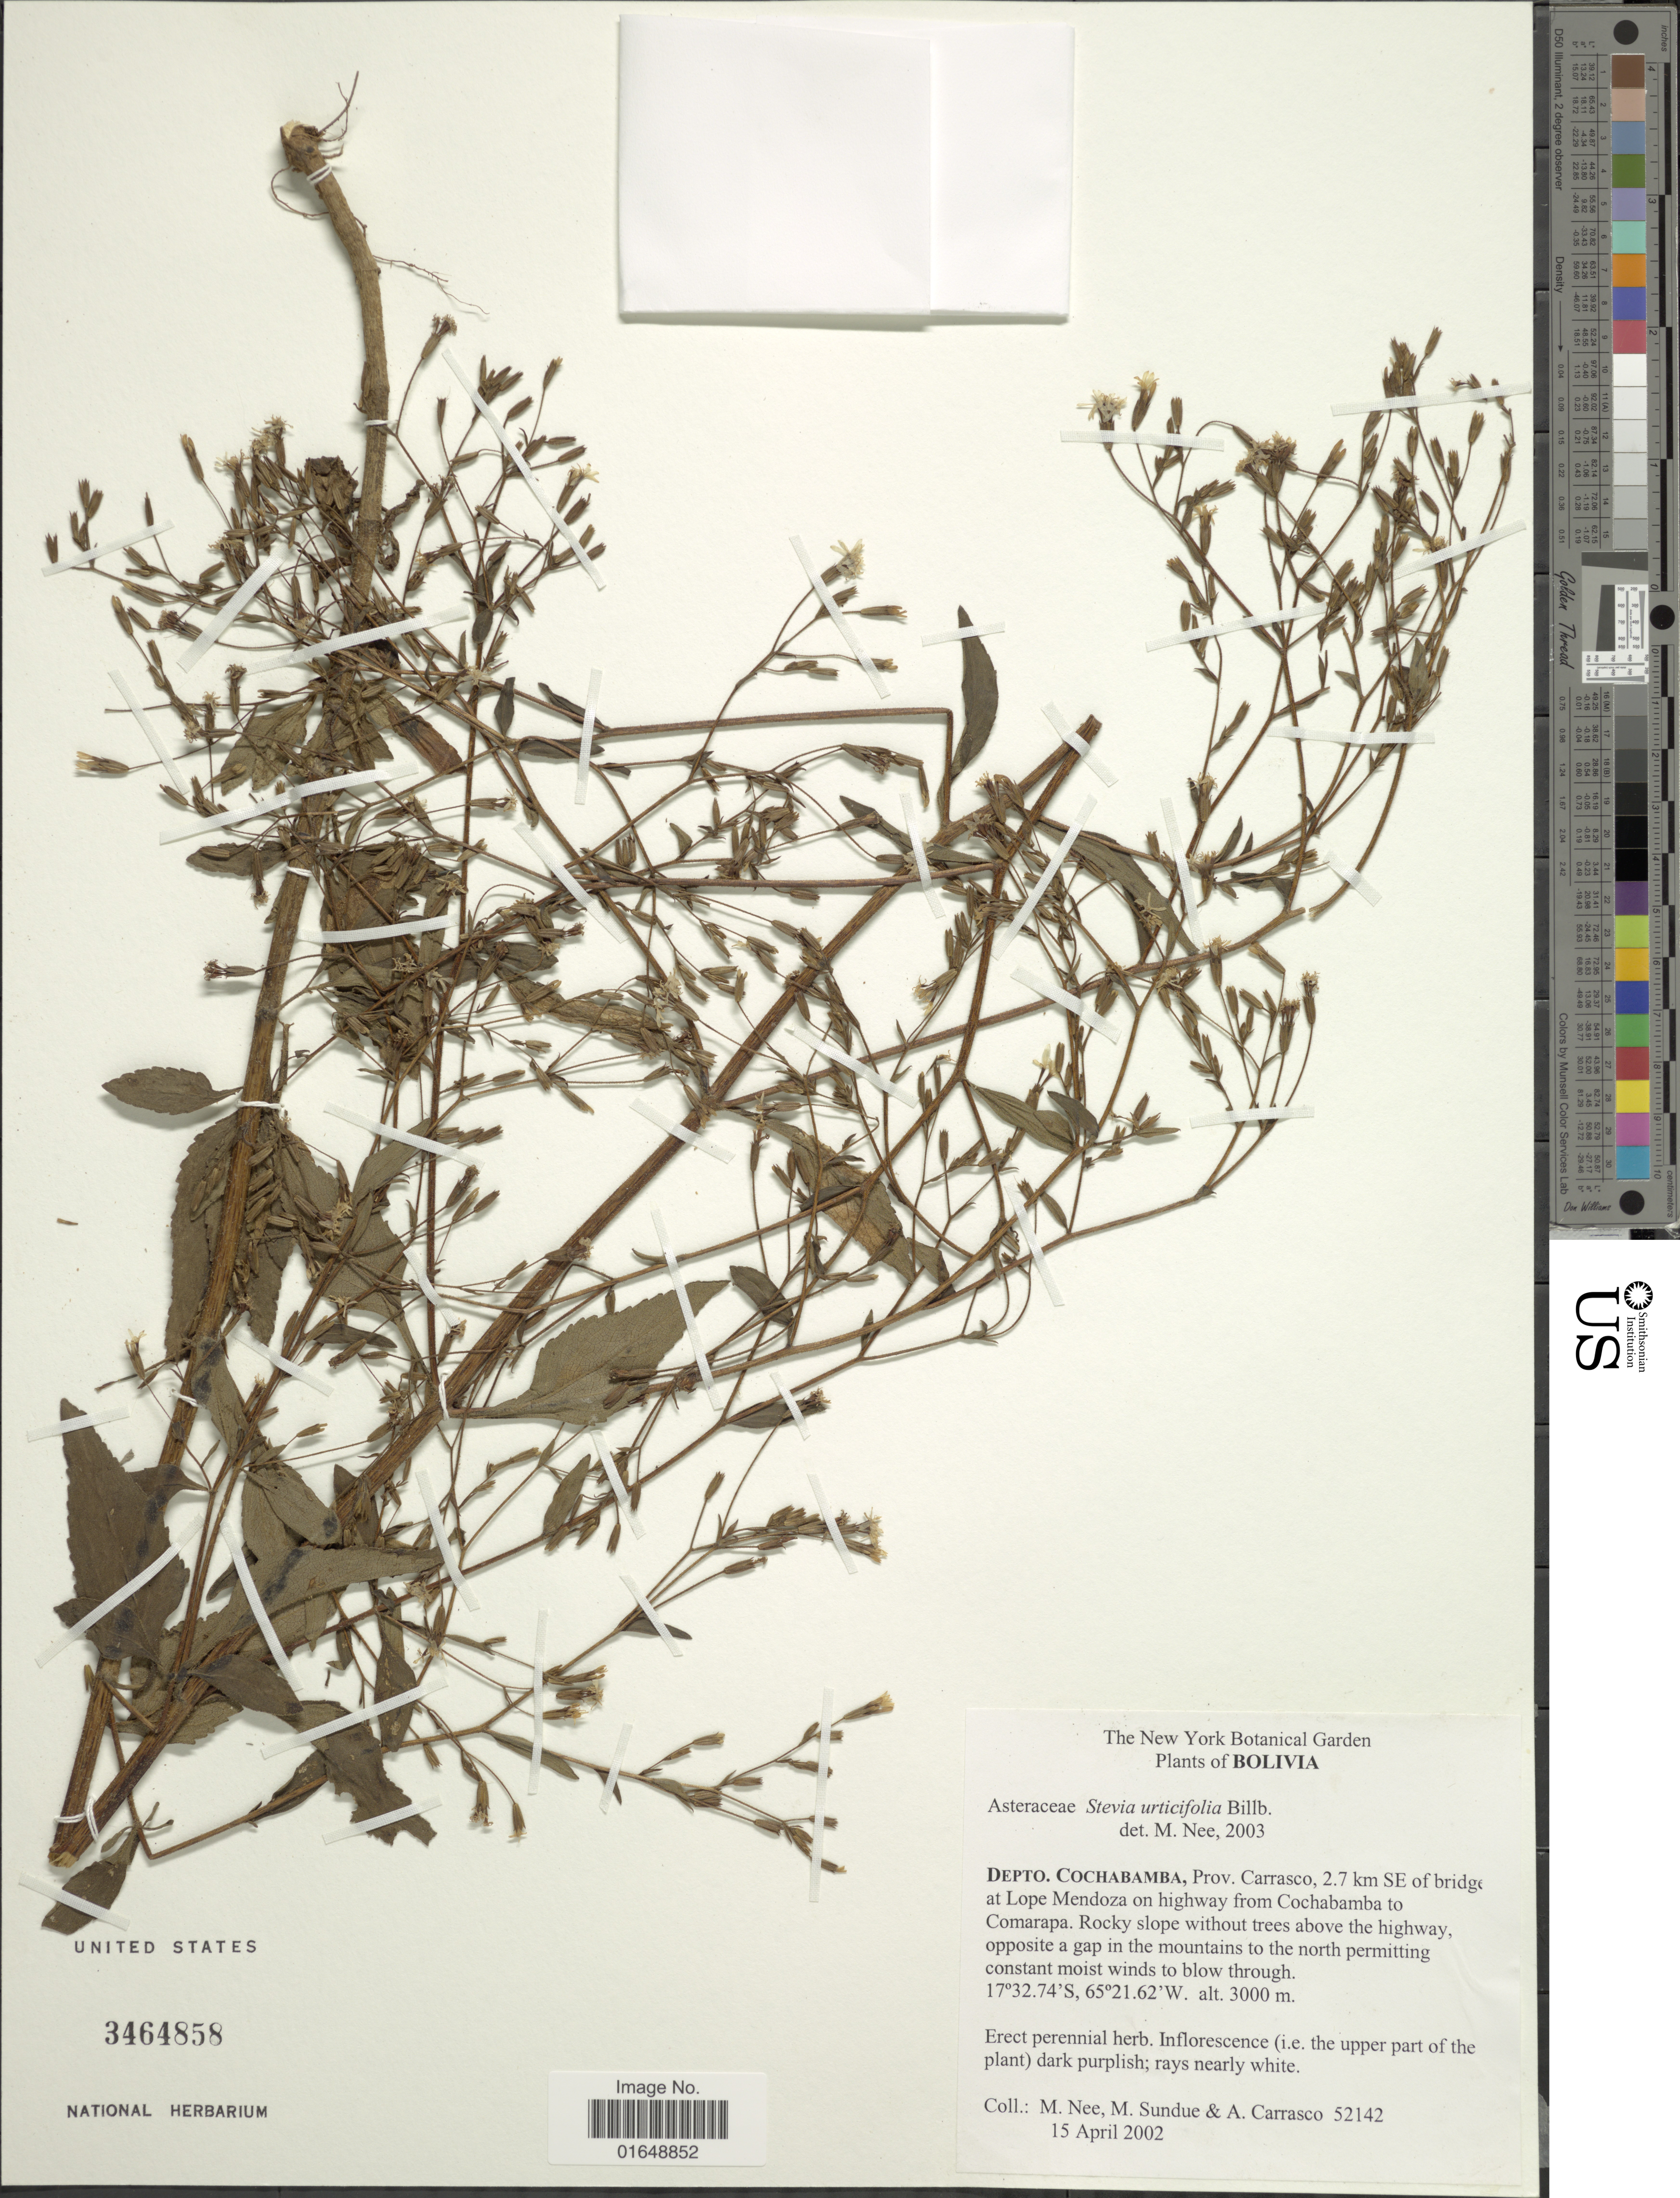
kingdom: Plantae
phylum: Tracheophyta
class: Magnoliopsida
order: Asterales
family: Asteraceae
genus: Stevia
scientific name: Stevia urticaefolia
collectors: M. Nee, M. Sundue & A. Carrasco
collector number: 52142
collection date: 2002-04-15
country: Bolivia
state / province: Cochabamba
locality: Depto. Cochabamba, Prov. Carrasco, 2.7 km SE of bridge at Lope Mendoza on highway from Cochabamba to Comarapa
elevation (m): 3000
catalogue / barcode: US 3464858